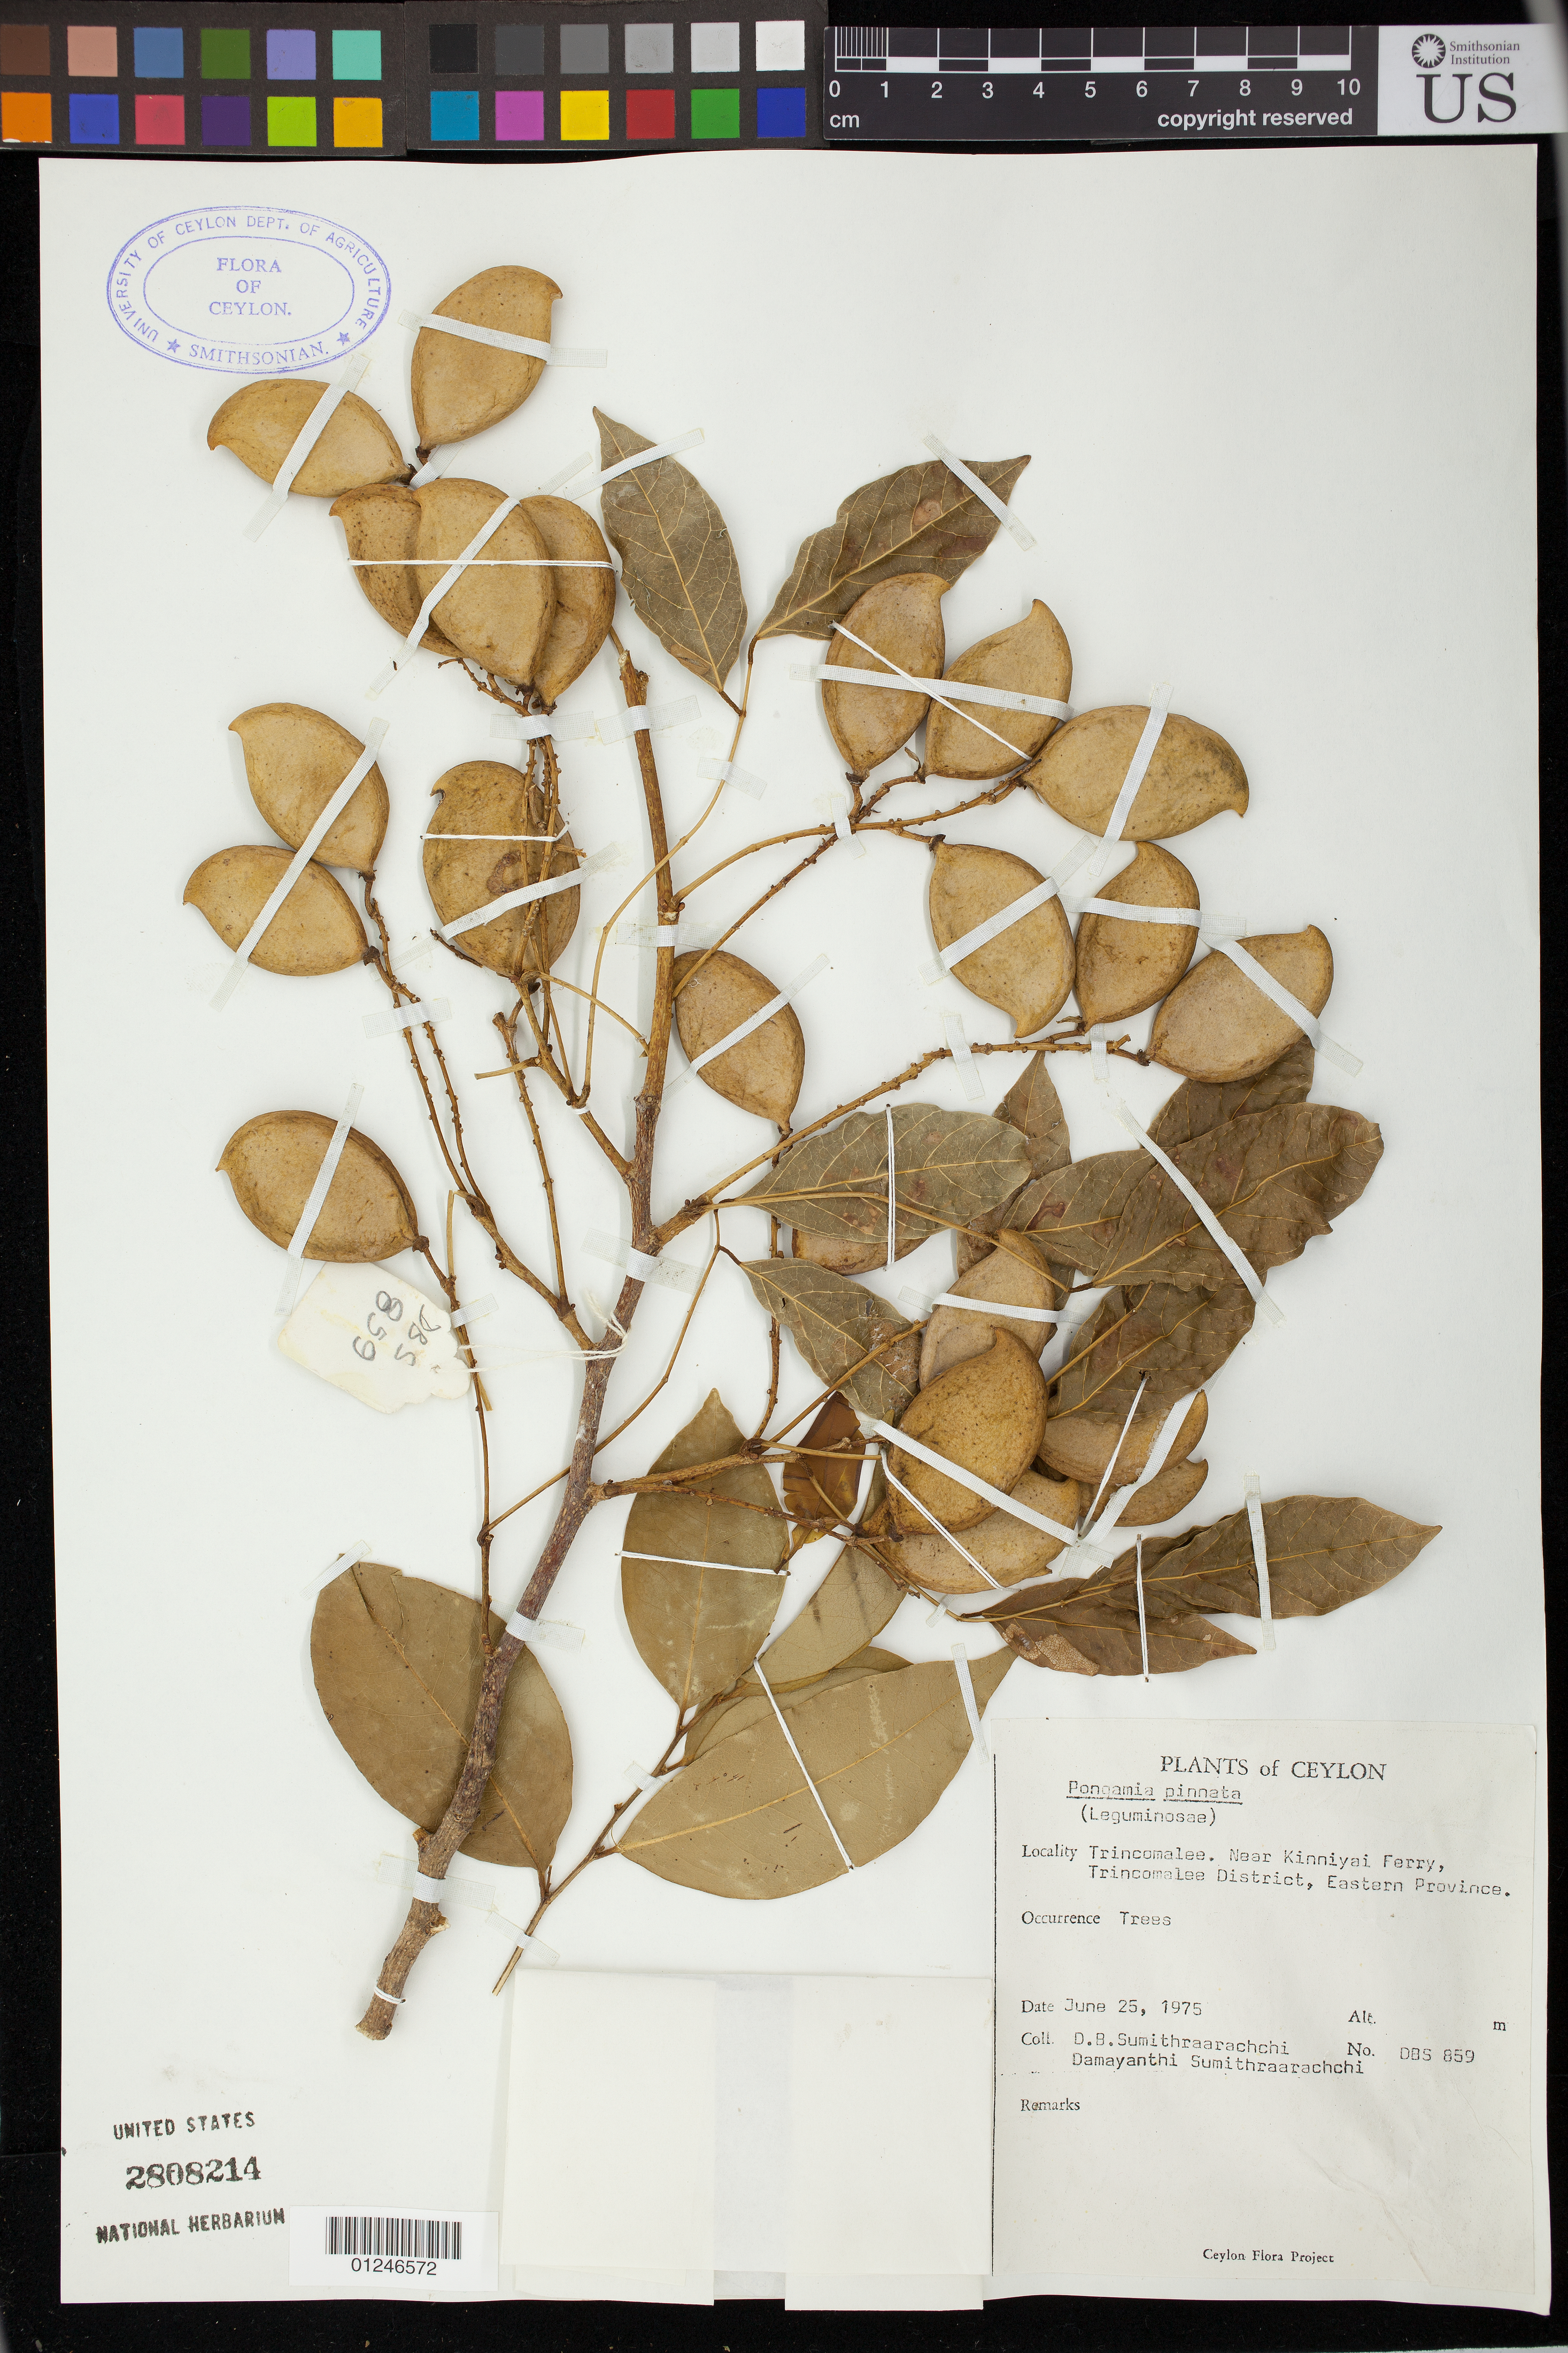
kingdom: Plantae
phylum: Tracheophyta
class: Magnoliopsida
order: Fabales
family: Fabaceae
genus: Millettia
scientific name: Millettia pinnata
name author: (L.) Panigrahi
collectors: D. B. Sumithraarachchi & D. Sumithraarachchi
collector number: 085 859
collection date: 1975-06-25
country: Sri Lanka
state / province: Eastern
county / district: Trincomalee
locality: Trincomalee. Near Kinniyai Ferry,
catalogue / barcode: US 2808214